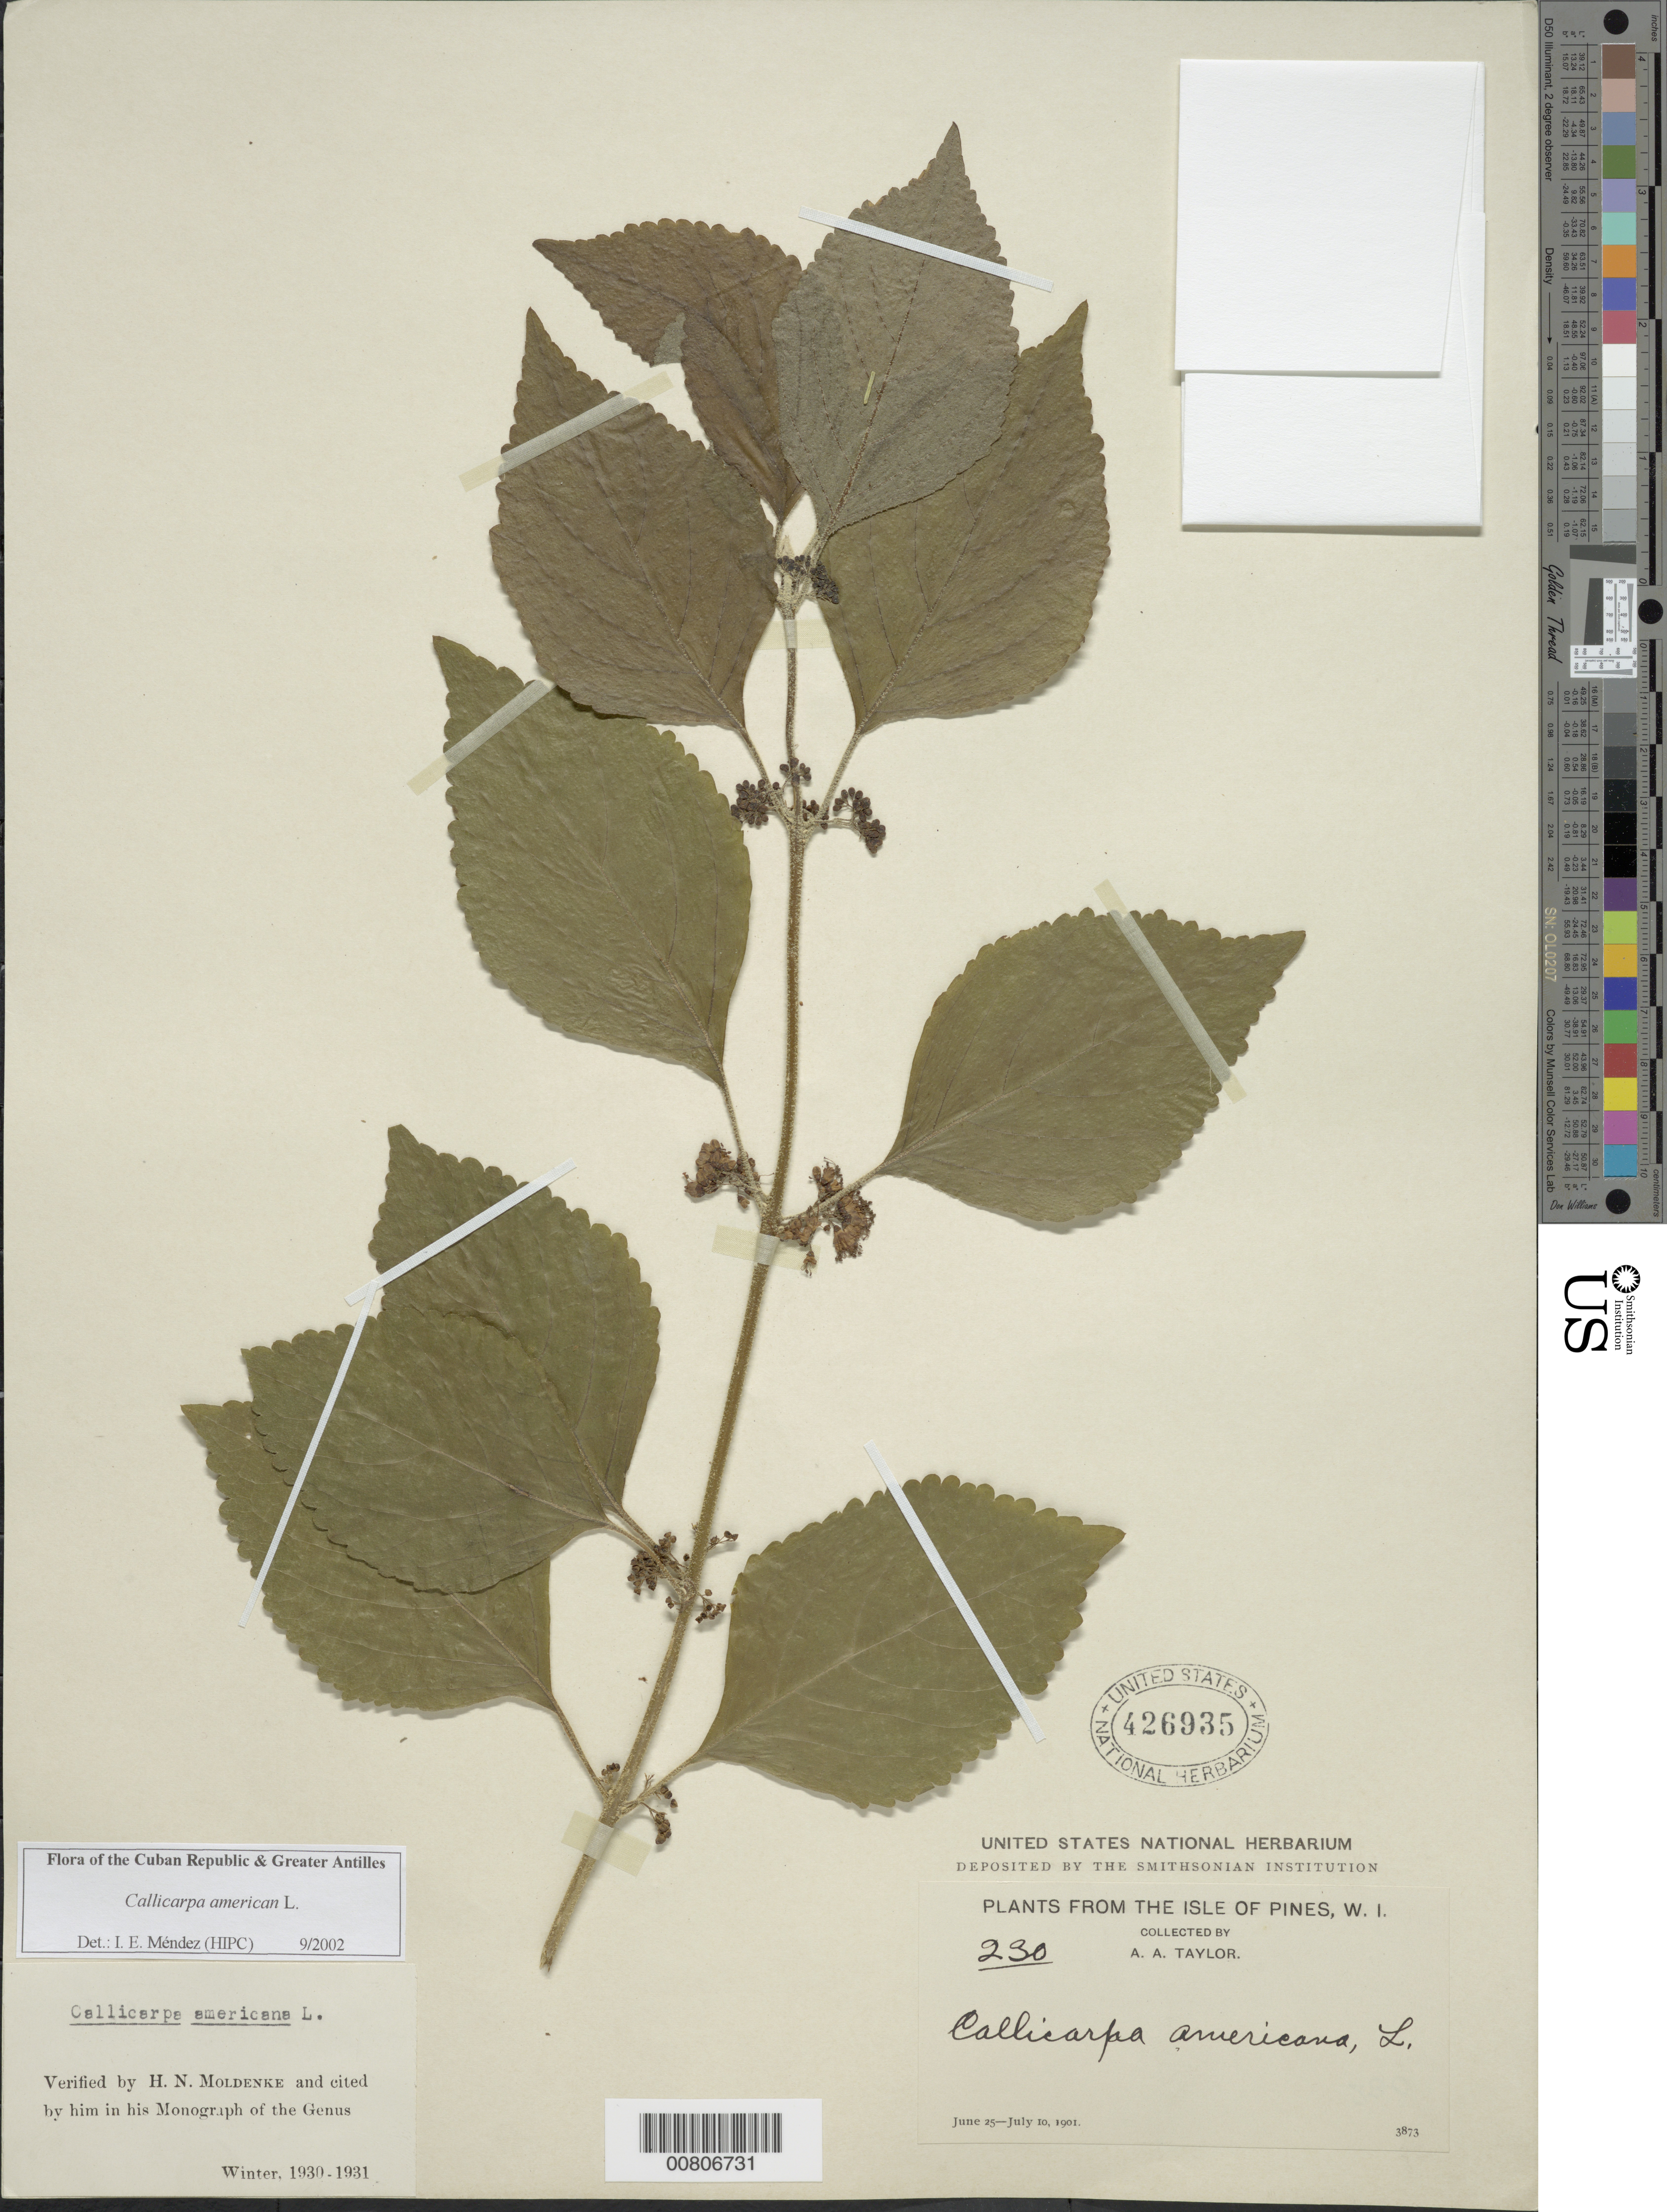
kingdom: Plantae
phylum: Tracheophyta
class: Magnoliopsida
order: Lamiales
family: Lamiaceae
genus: Callicarpa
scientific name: Callicarpa americana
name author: L.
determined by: Méndez, Isidro E., (HIPC)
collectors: A. A. Taylor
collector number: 230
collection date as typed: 25 Jun 1901 to 10 Jul 1901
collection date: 1901-06-25/1901-07-10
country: Cuba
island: Isla de la Juventud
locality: Isle of Pines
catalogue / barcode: US 426935